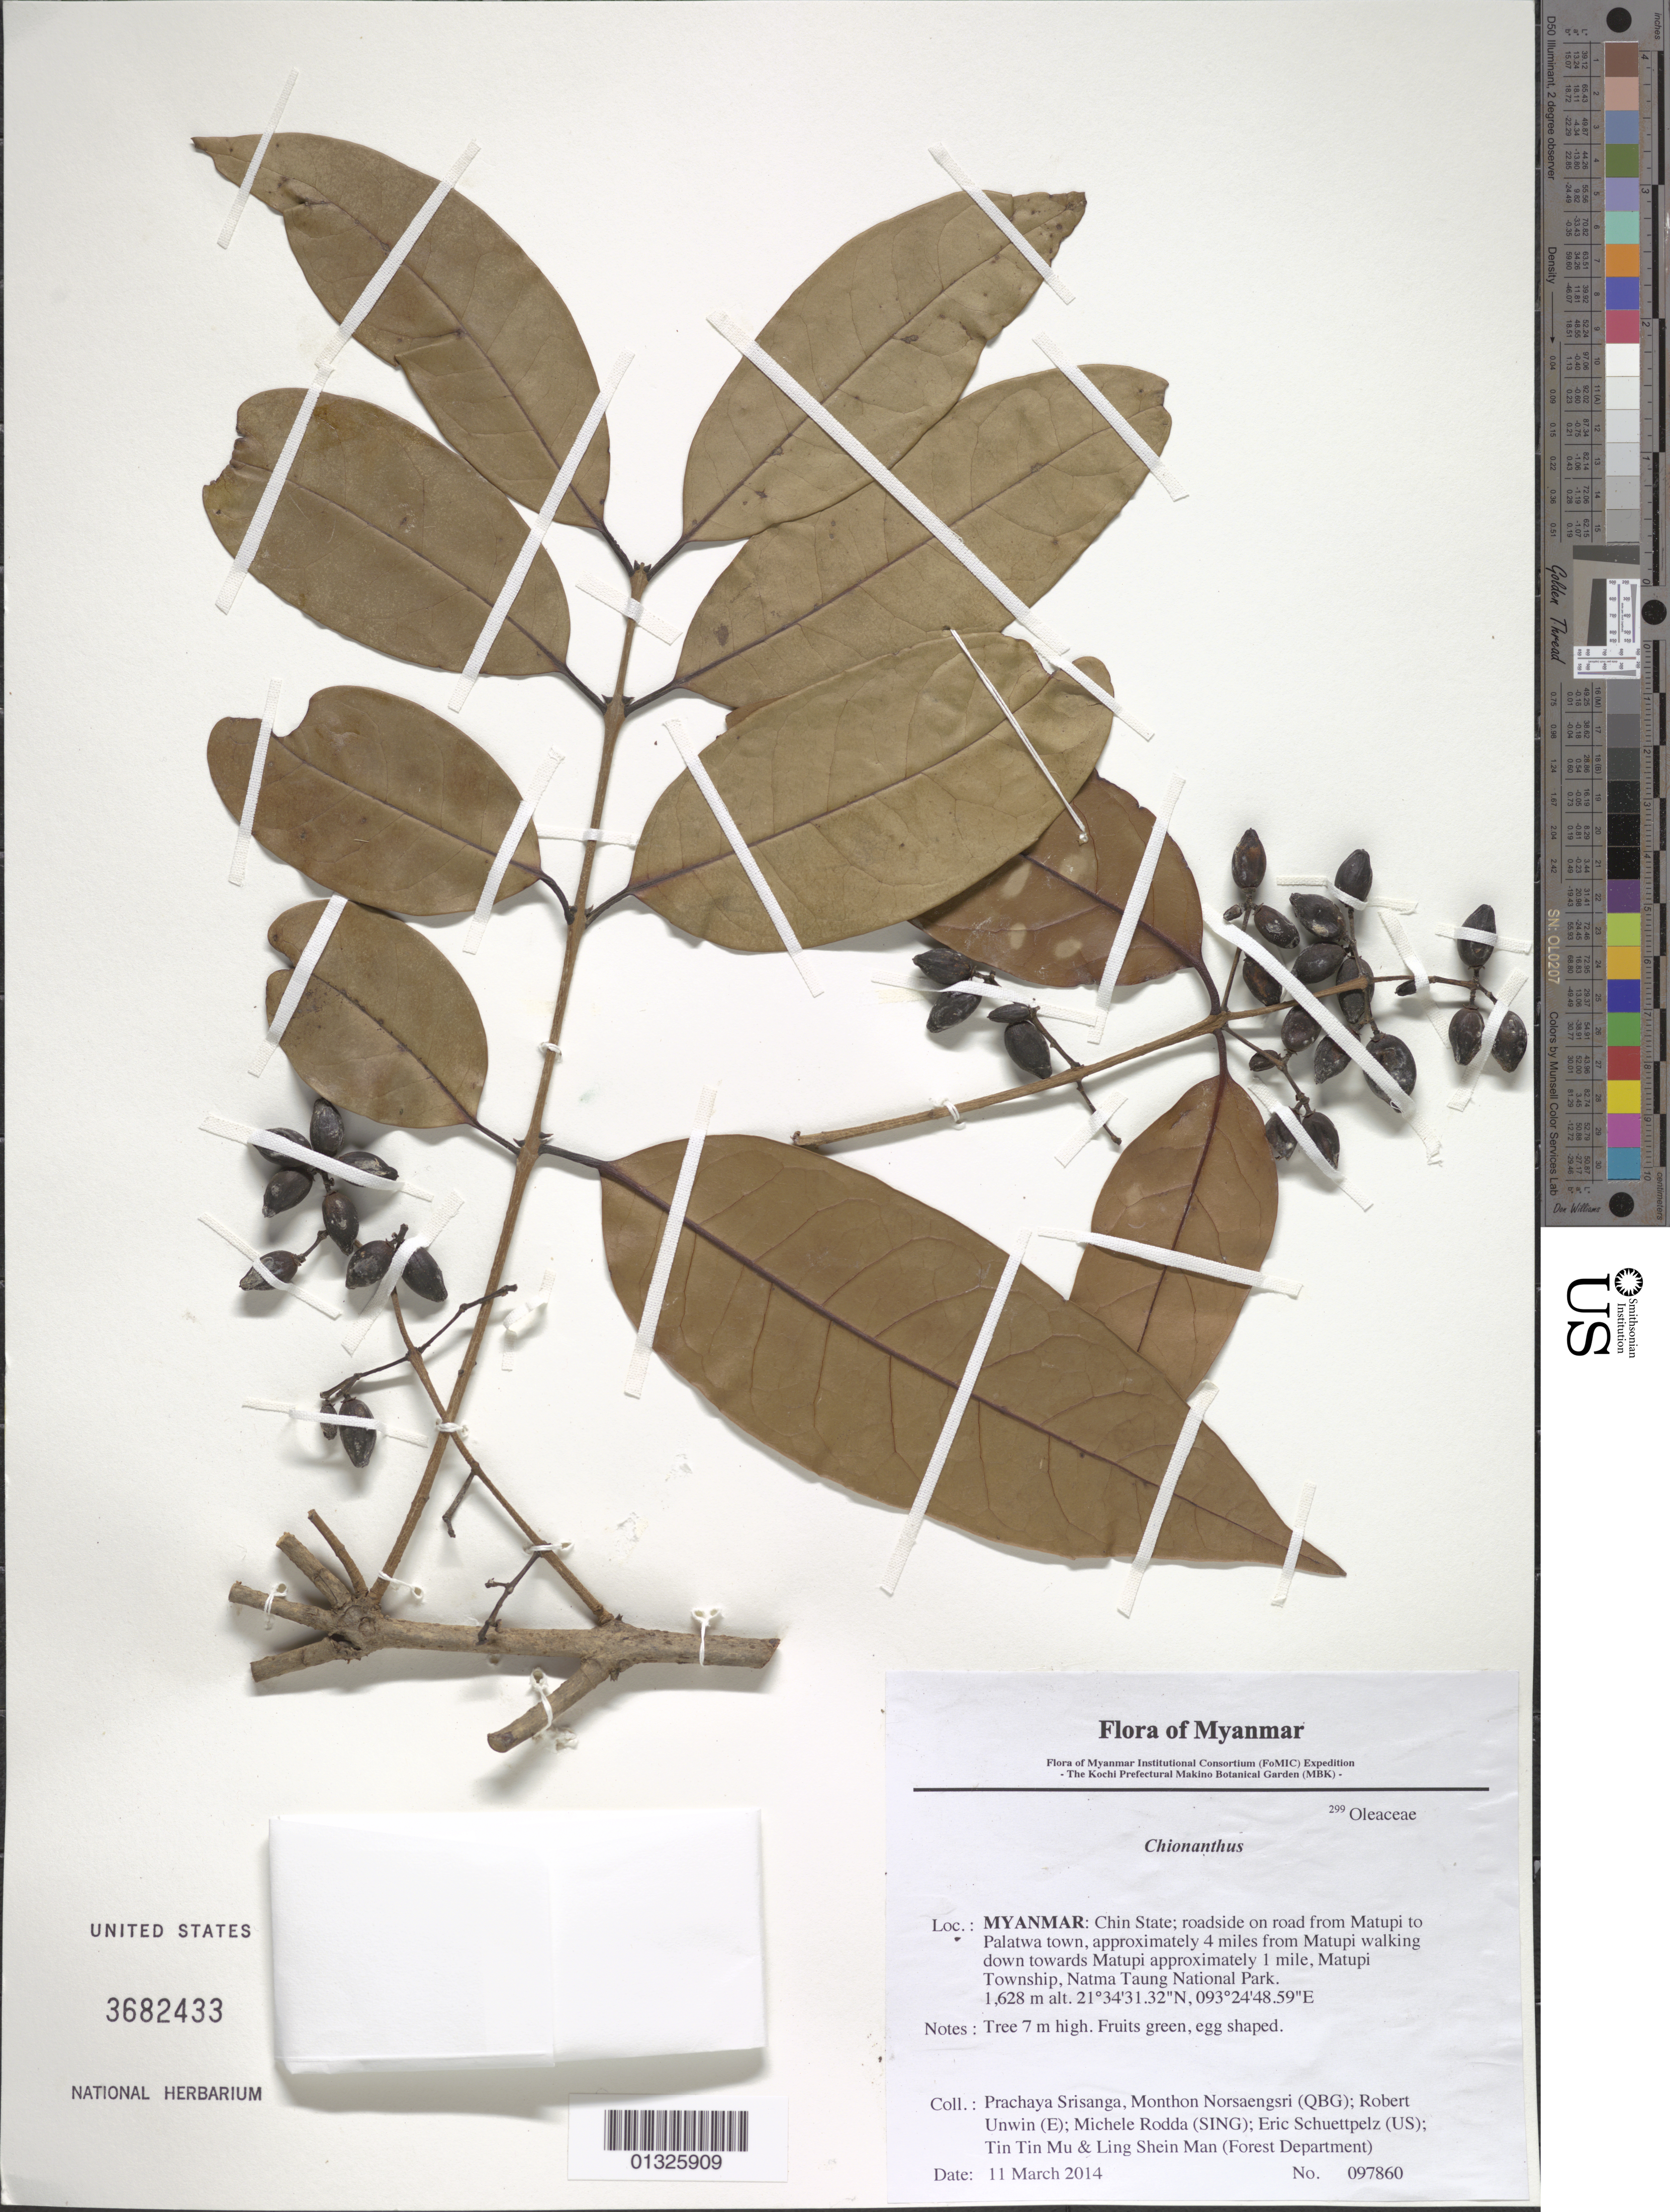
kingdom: Plantae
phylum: Tracheophyta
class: Magnoliopsida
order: Lamiales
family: Oleaceae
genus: Chionanthus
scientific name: Chionanthus sp.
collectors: P. Srisanga, M. Norsaengsri, R. Unwin, M. Rodda, E. Schuettpelz, Tin Tin Mu & Ling Shein Man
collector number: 97860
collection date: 2014-03-11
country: Myanmar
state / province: Chin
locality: Roadside on road from Matupi to Palatwa town, approximately 4 miles from Matupi walking down towards Matupi approximately 1 mile, Matupi Township, Natma Taung National Park.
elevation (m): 1628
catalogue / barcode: US 3682433